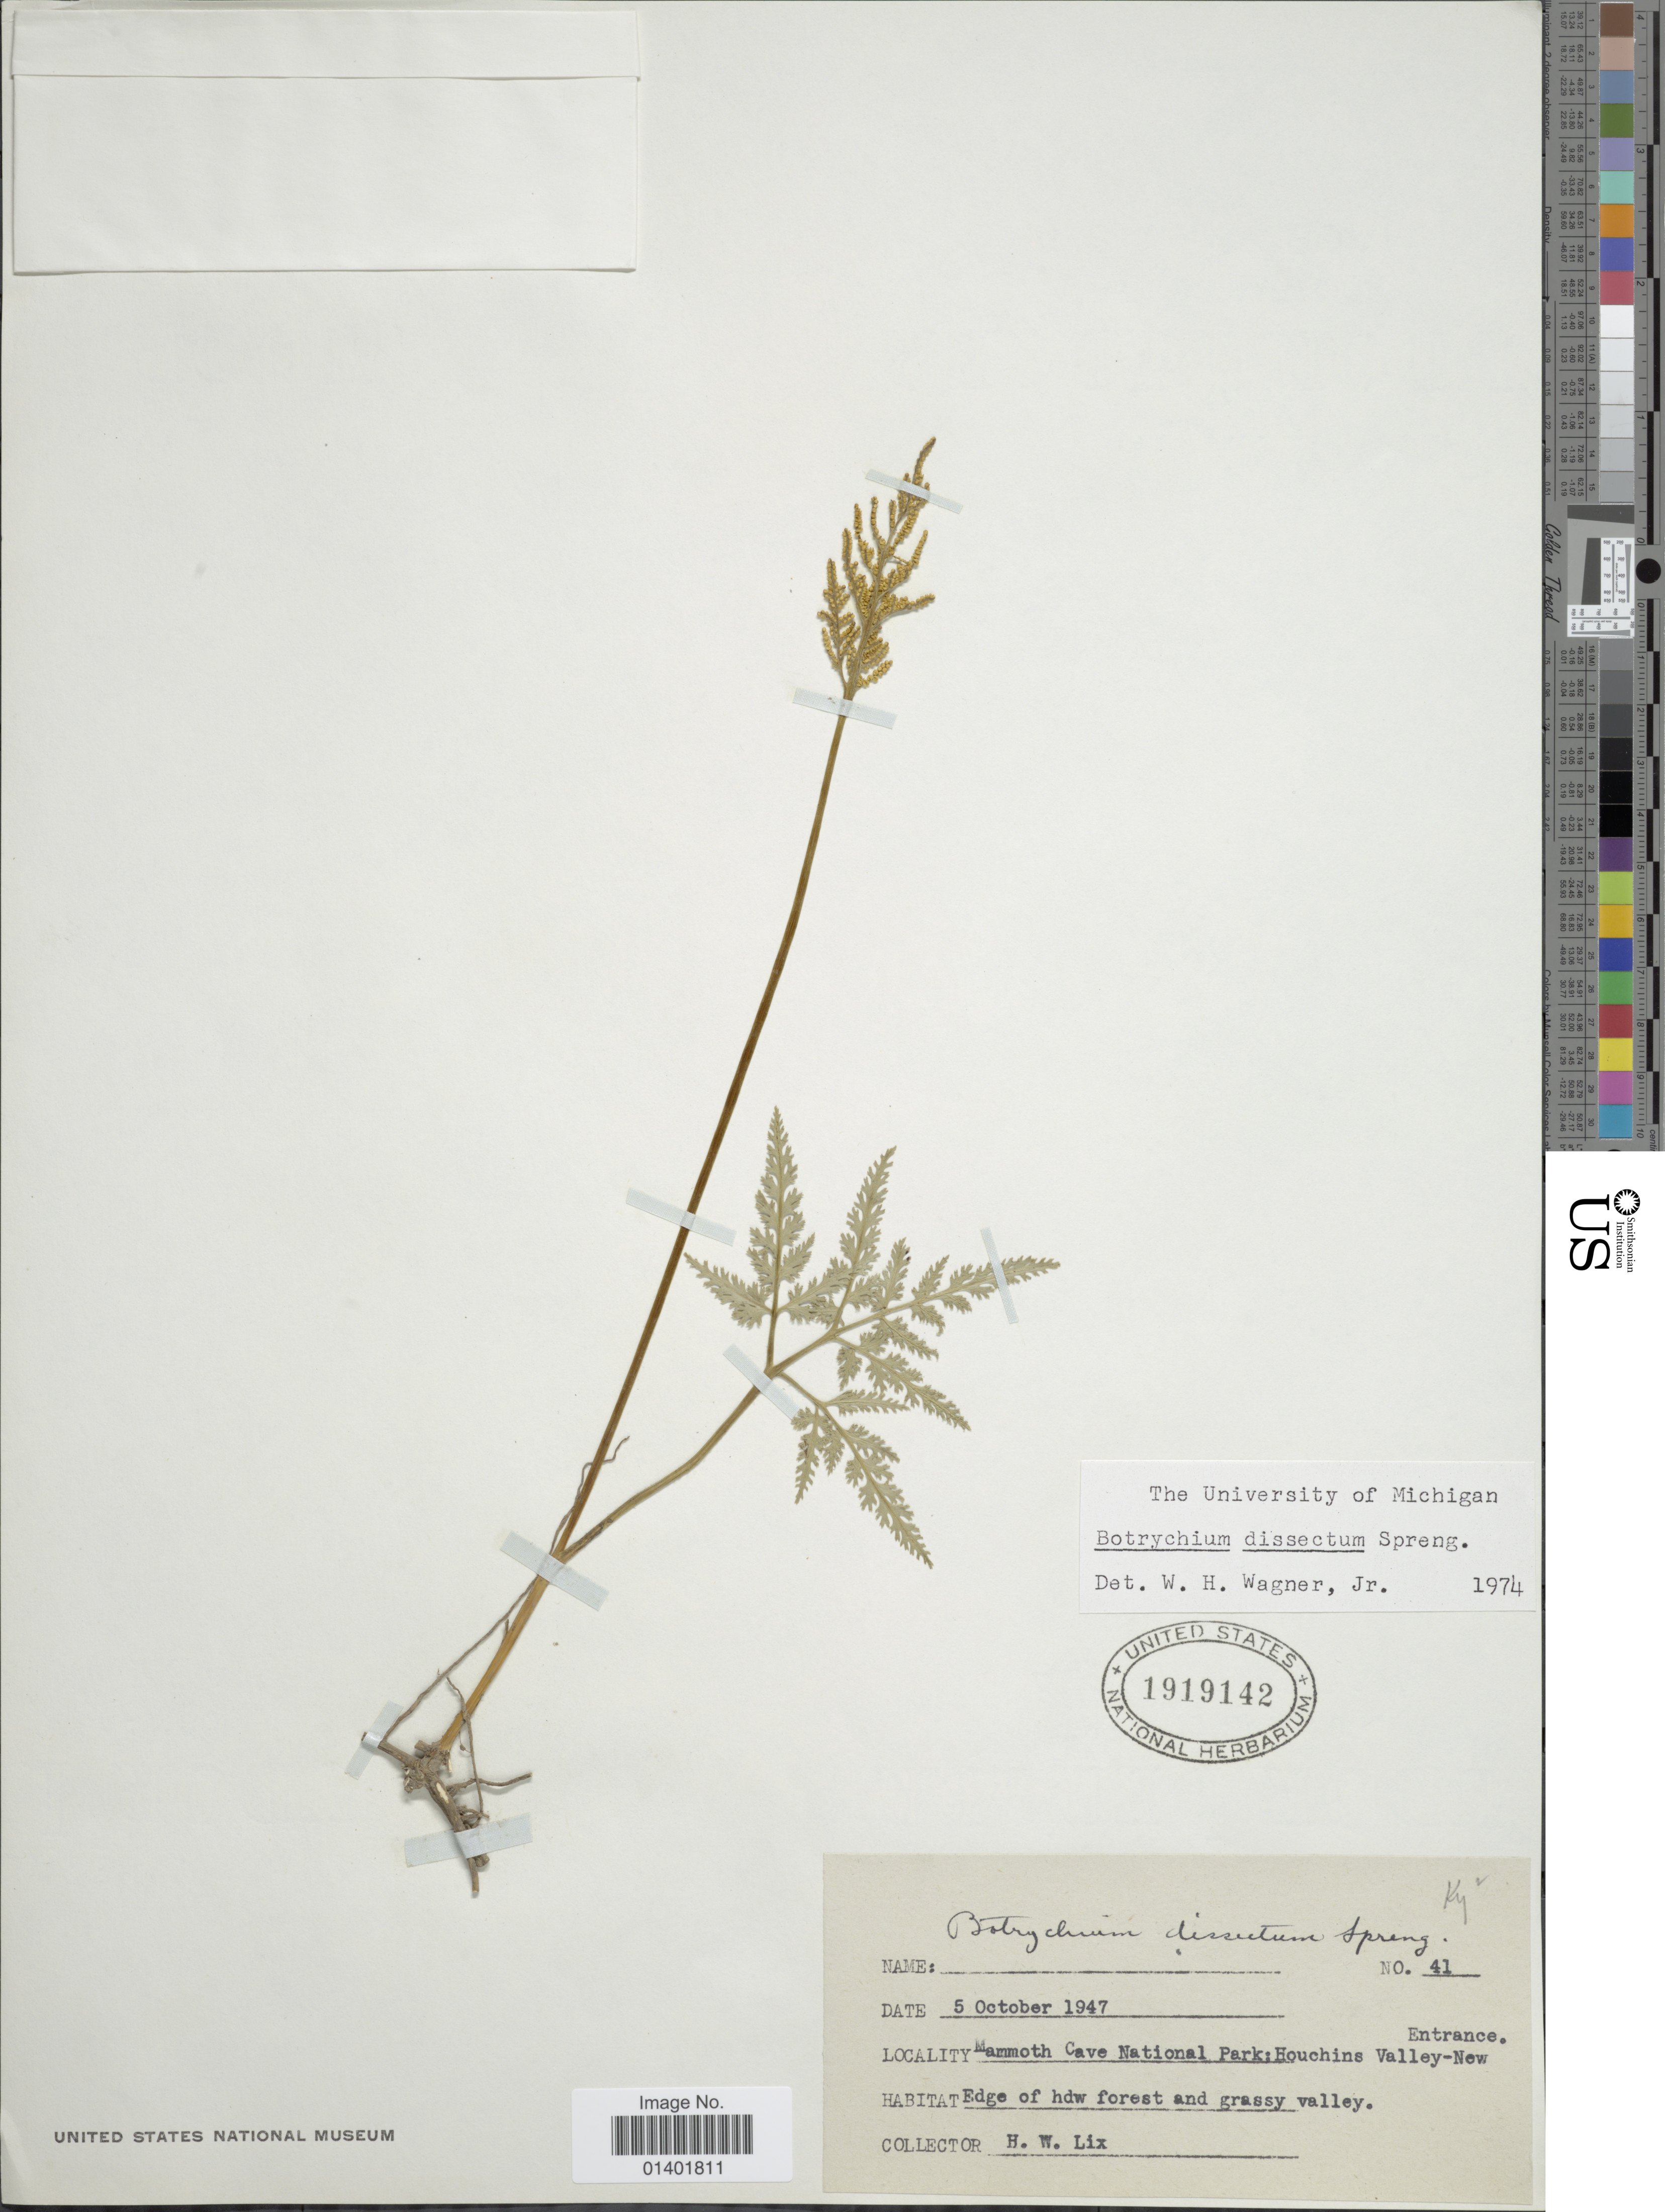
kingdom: Plantae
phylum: Tracheophyta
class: Polypodiopsida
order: Ophioglossales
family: Ophioglossaceae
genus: Botrychium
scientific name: Botrychium dissectum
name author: Spreng.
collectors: H. W. Lix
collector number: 41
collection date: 1947-10-05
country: United States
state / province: Kentucky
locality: Mammoth Cave National Park: Houchins Valley-New Entrance.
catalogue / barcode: US 1919142